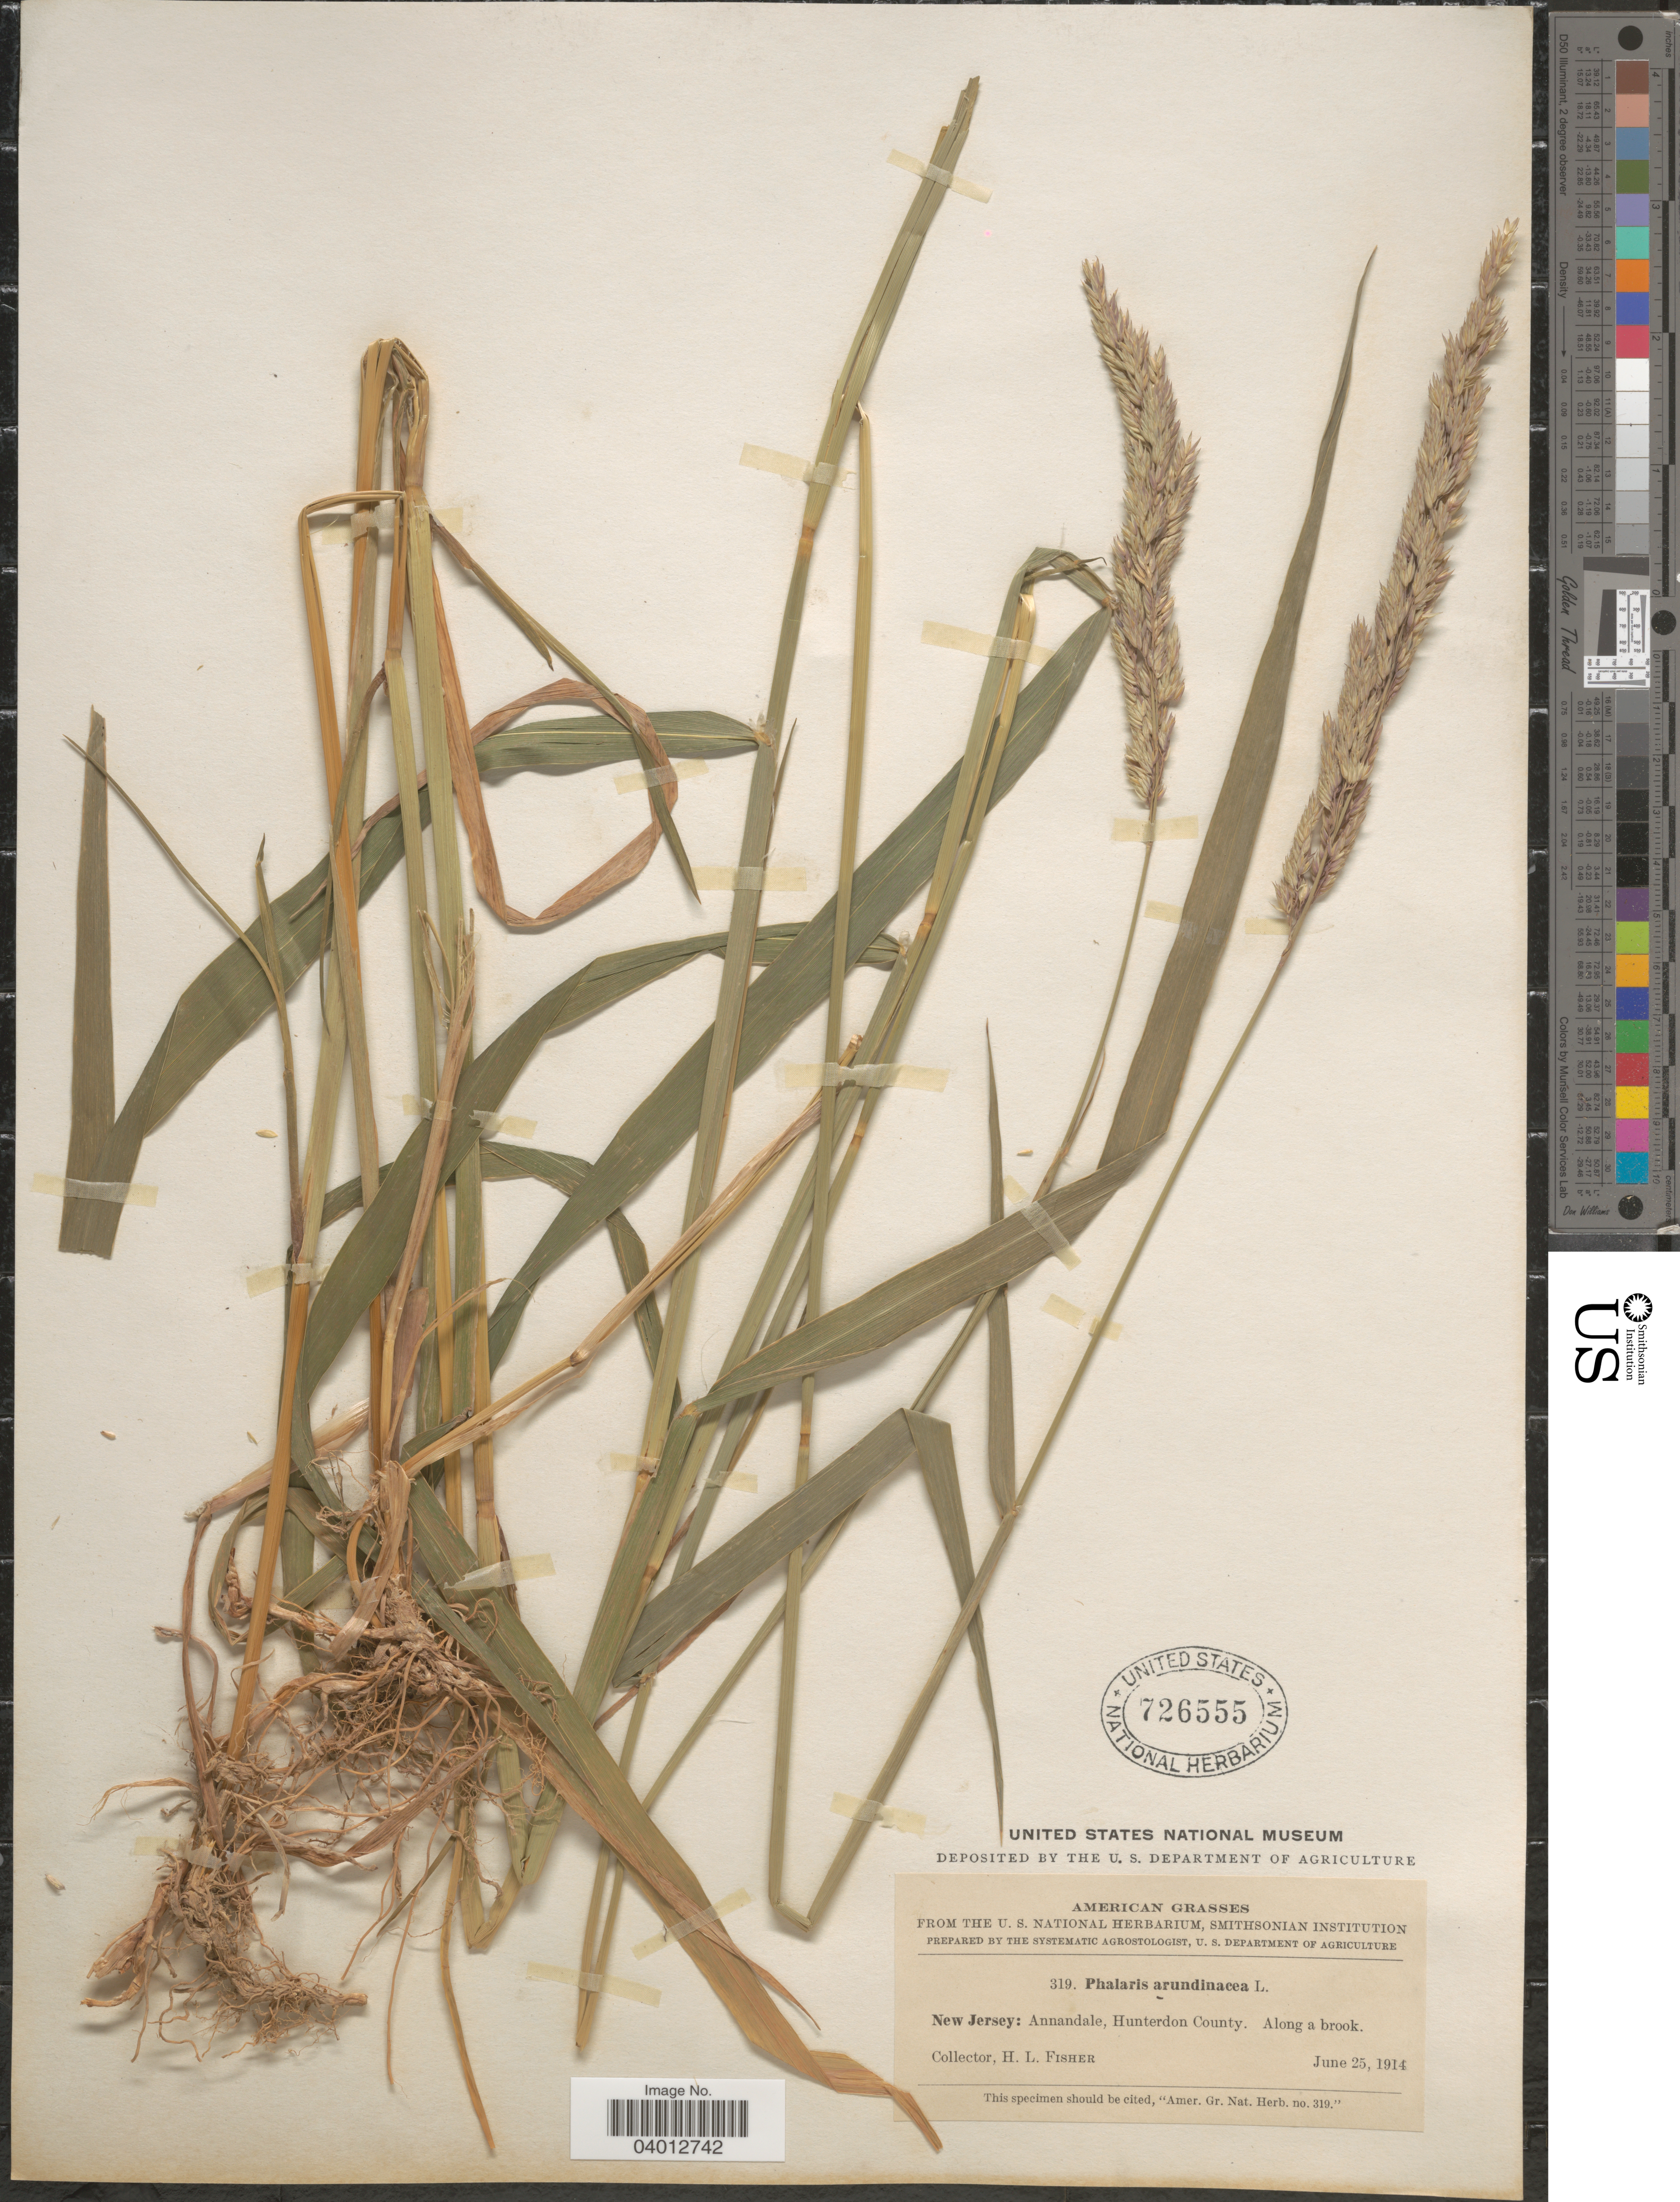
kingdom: Plantae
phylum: Tracheophyta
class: Liliopsida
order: Poales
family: Poaceae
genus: Phalaris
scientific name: Phalaris arundinacea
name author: L.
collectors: H. L. Fisher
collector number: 319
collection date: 1914-06-25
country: United States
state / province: New Jersey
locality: American. Annandale, Hunterdon County.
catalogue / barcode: US 726555